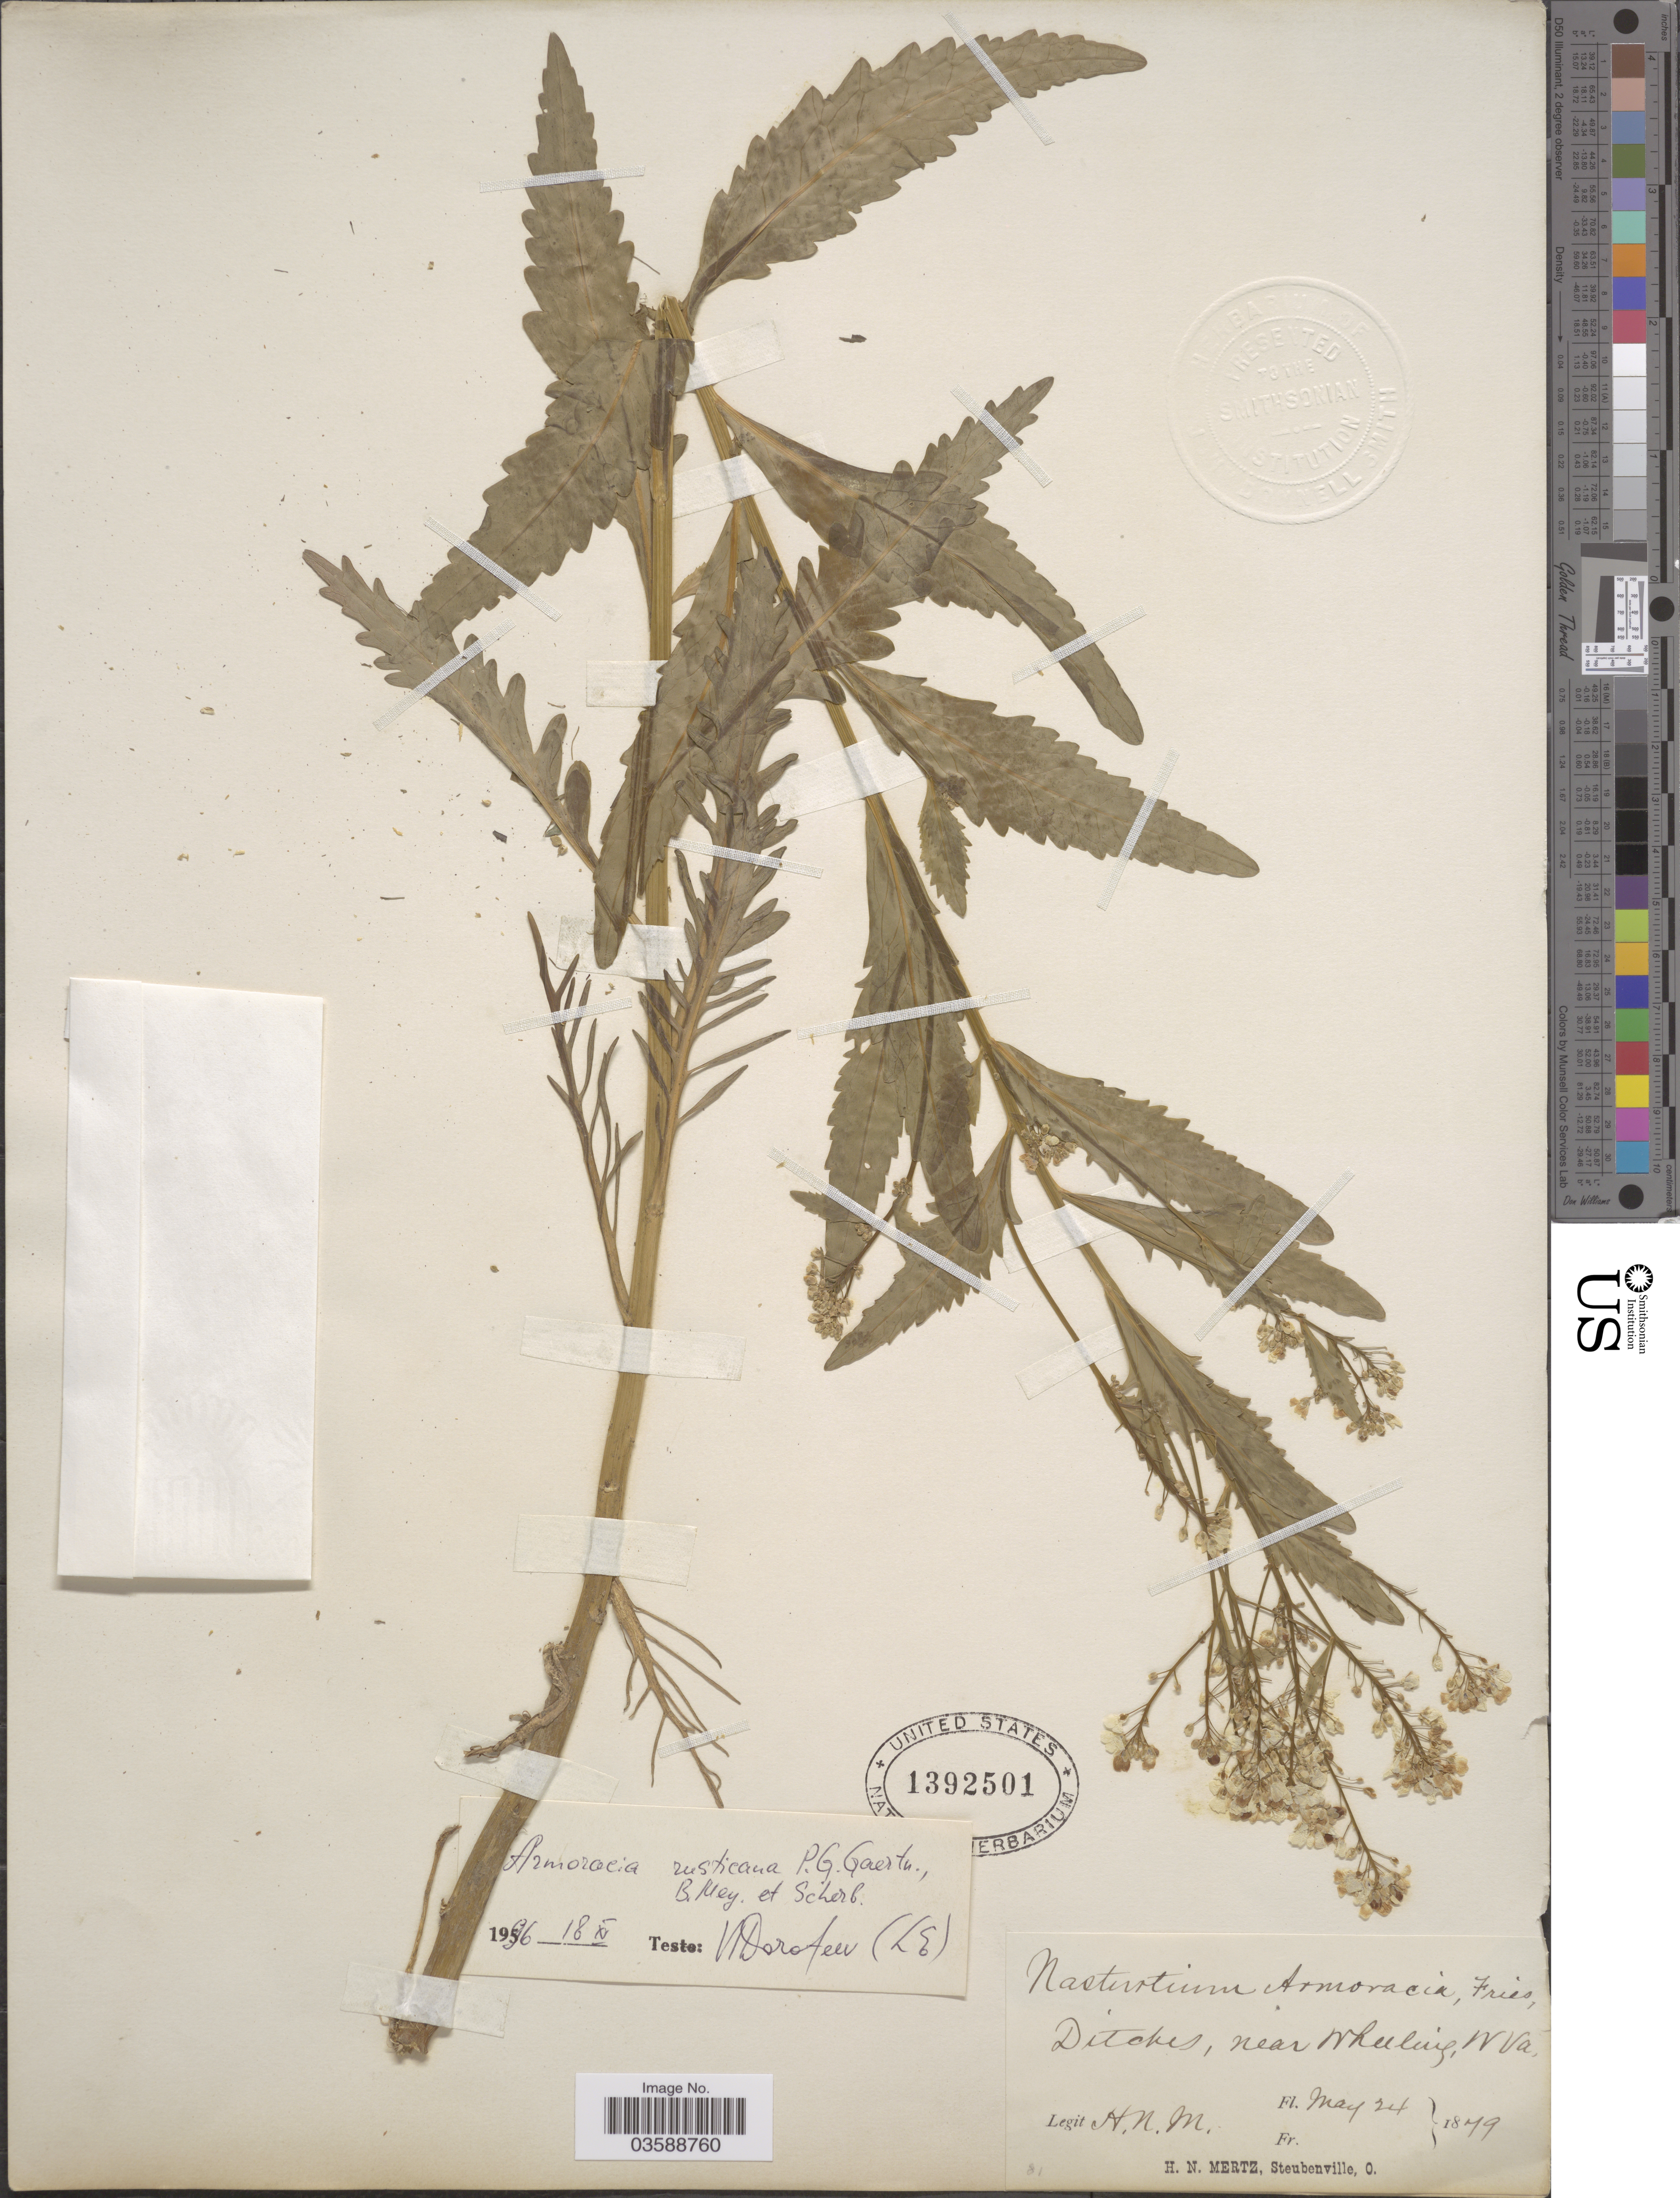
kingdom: Plantae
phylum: Tracheophyta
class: Magnoliopsida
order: Brassicales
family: Brassicaceae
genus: Armoracia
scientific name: Armoracia rusticana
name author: G. Gaertn. et al.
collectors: H. Mertz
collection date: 1879-05-24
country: United States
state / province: West Virginia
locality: Ditches, near Wheeling.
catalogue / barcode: US 1392501